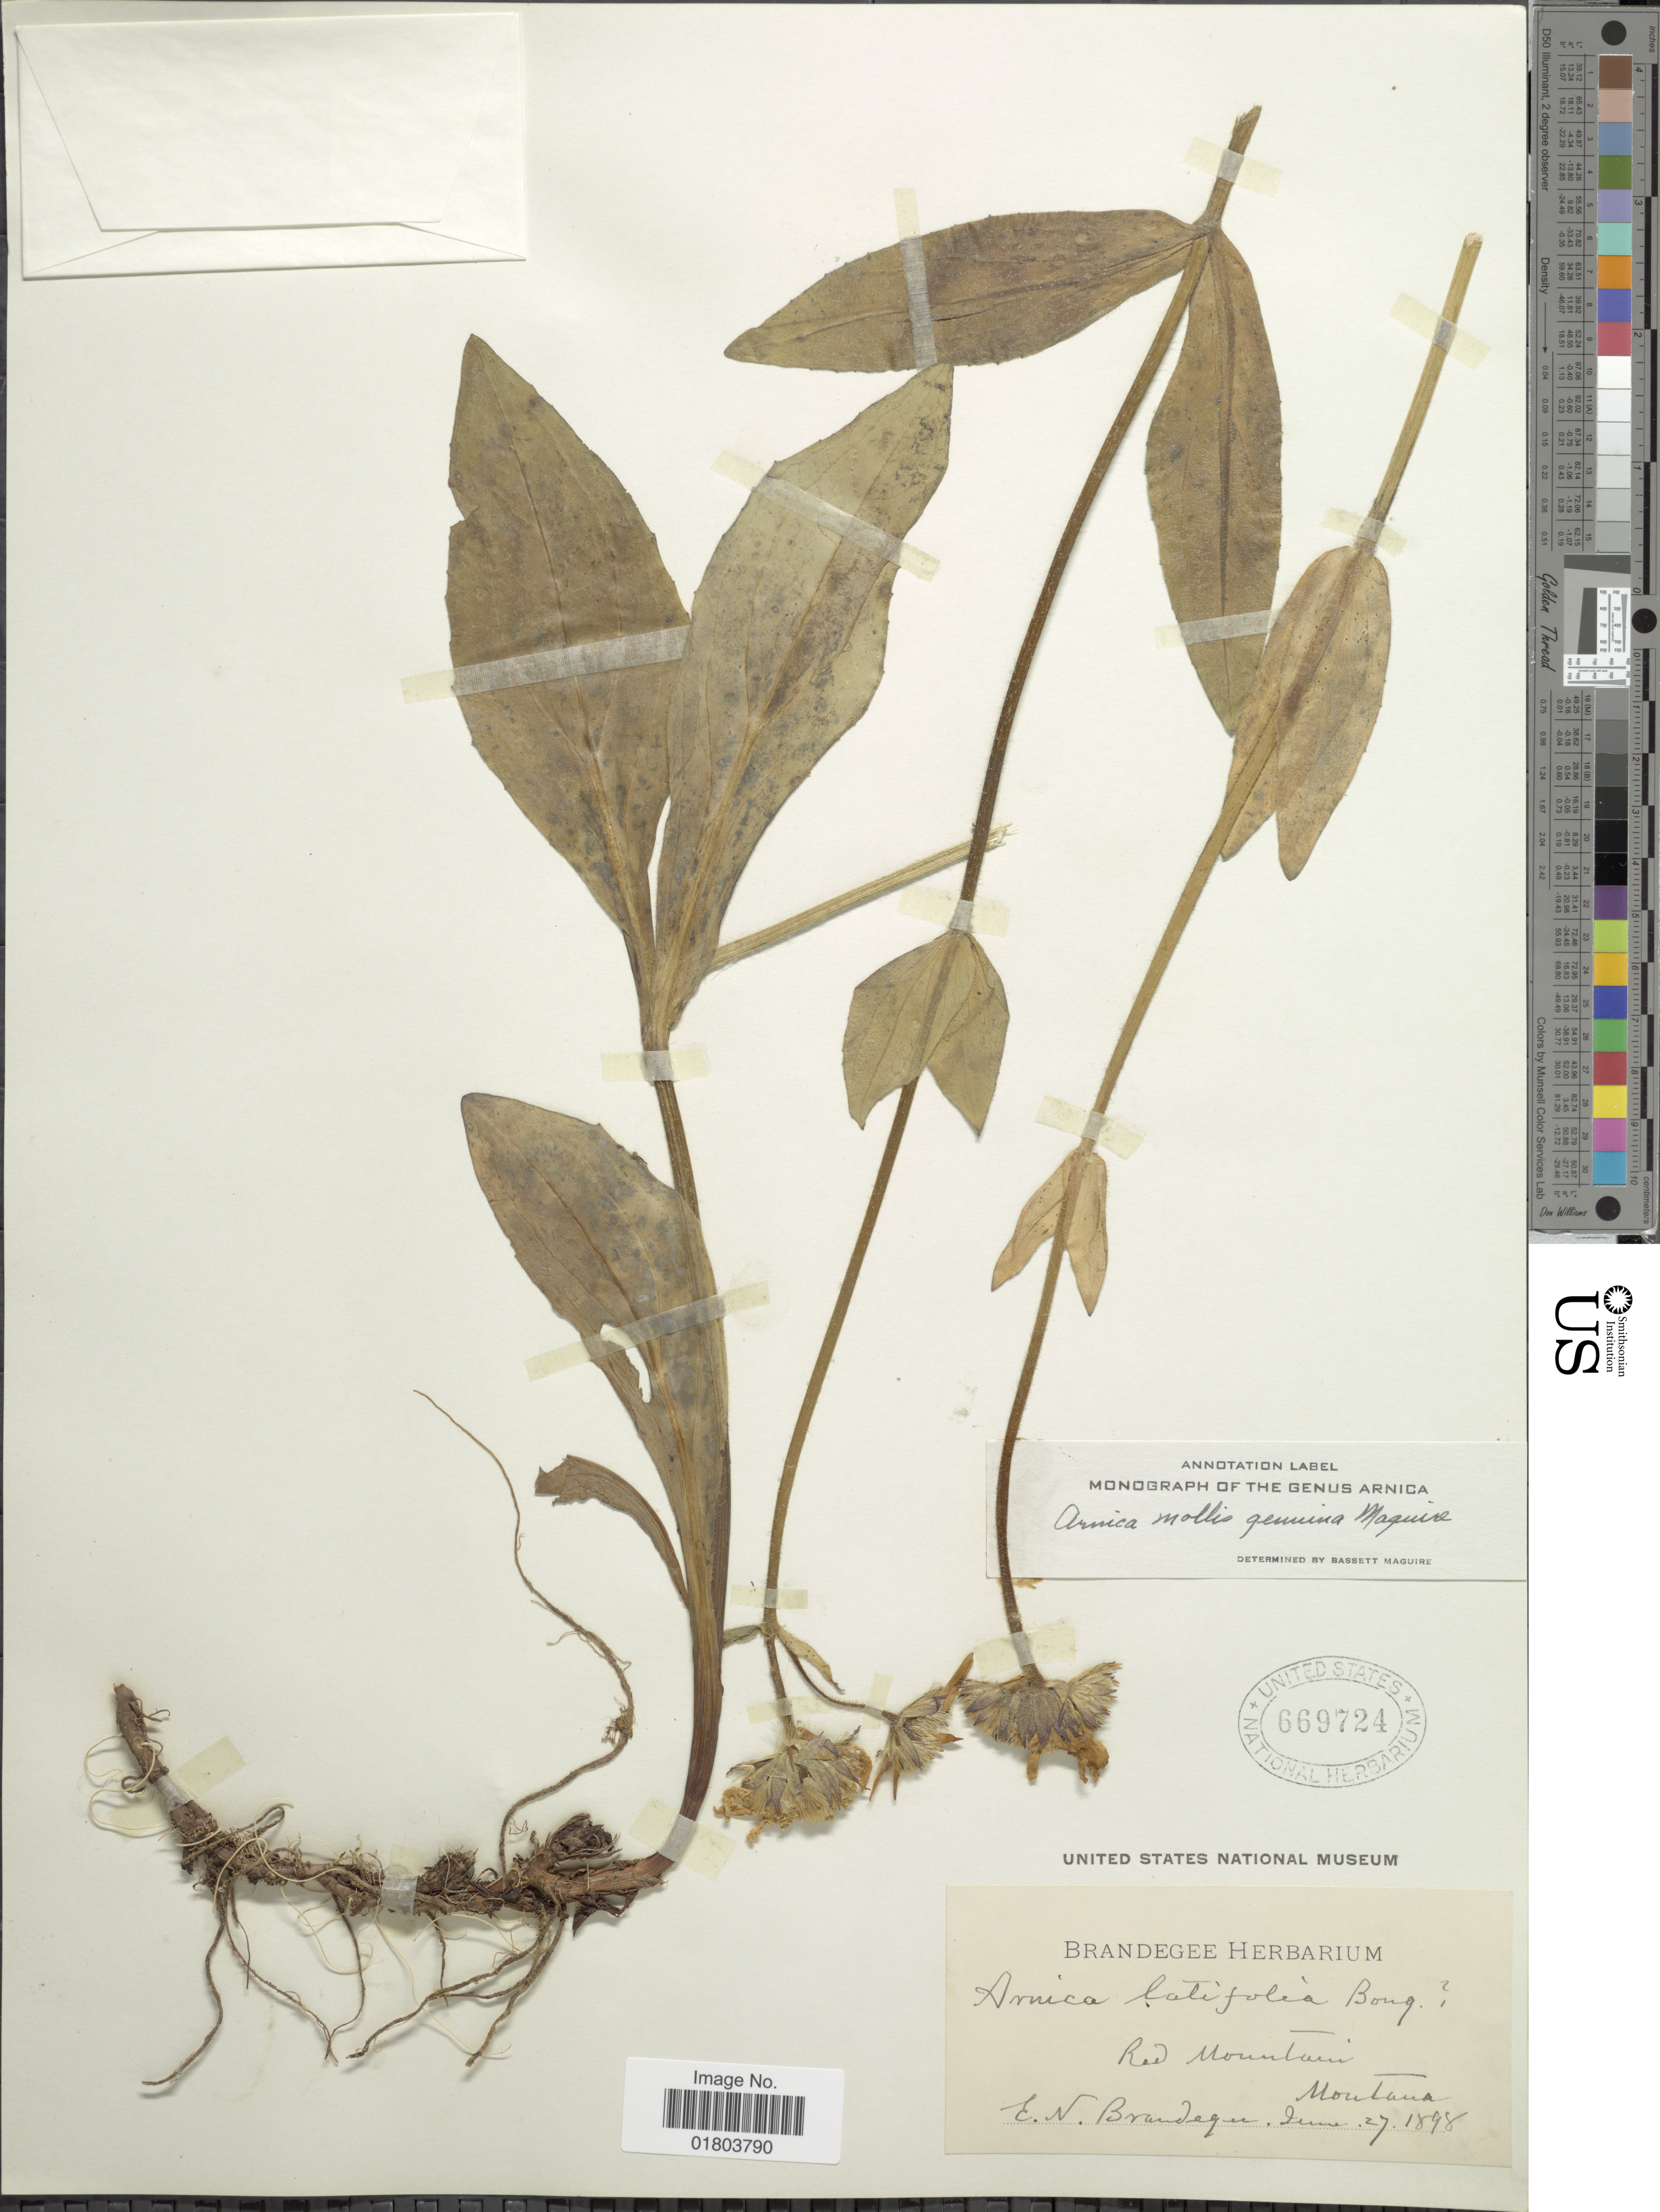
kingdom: Plantae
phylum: Tracheophyta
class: Magnoliopsida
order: Asterales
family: Asteraceae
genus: Arnica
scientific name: Arnica mollis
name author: Hook.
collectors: E. Brandegee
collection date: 1898-06-27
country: United States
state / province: Montana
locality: Red Mountain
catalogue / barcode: US 669724